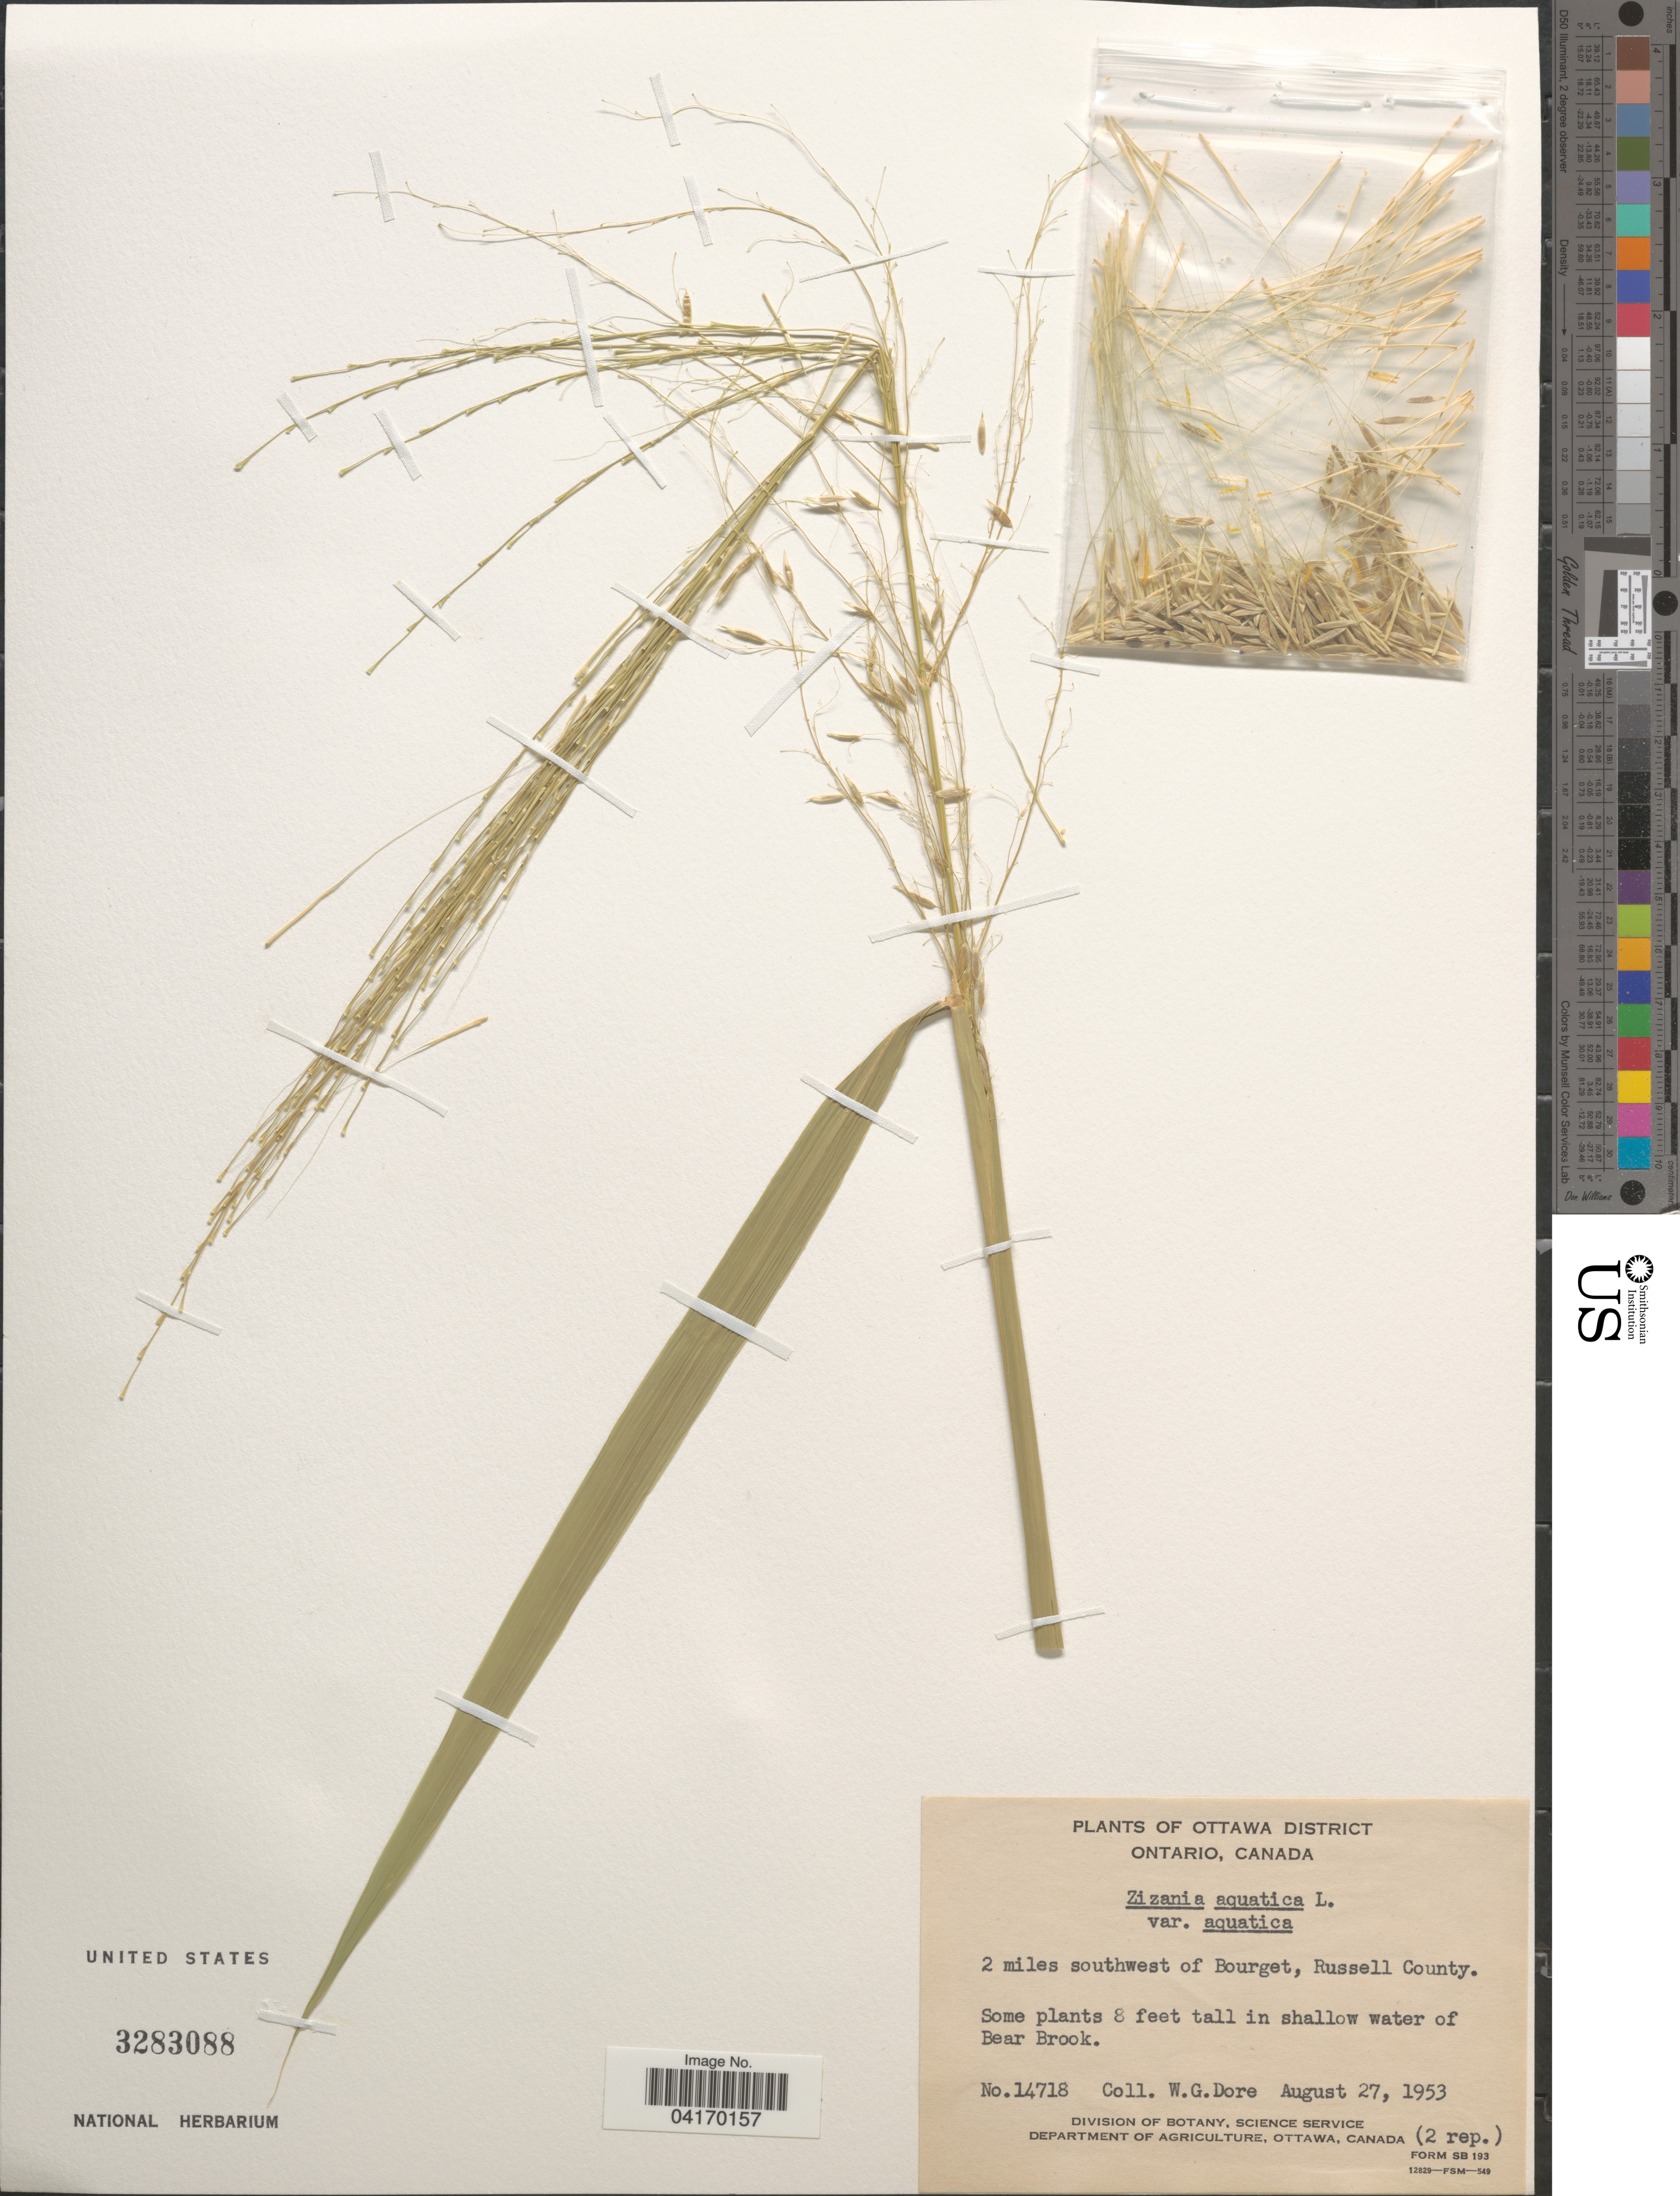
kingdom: Plantae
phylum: Tracheophyta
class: Liliopsida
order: Poales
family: Poaceae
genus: Zizania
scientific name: Zizania aquatica var. aquatica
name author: L.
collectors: W. Dore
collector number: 14718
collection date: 1953-08-27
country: Canada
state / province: Ontario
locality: Ottawa District. 2 miles southwest of Bourget, Russell County. Some plants 8 feet tall in shallow water of Bear Brook.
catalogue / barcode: US 3283088